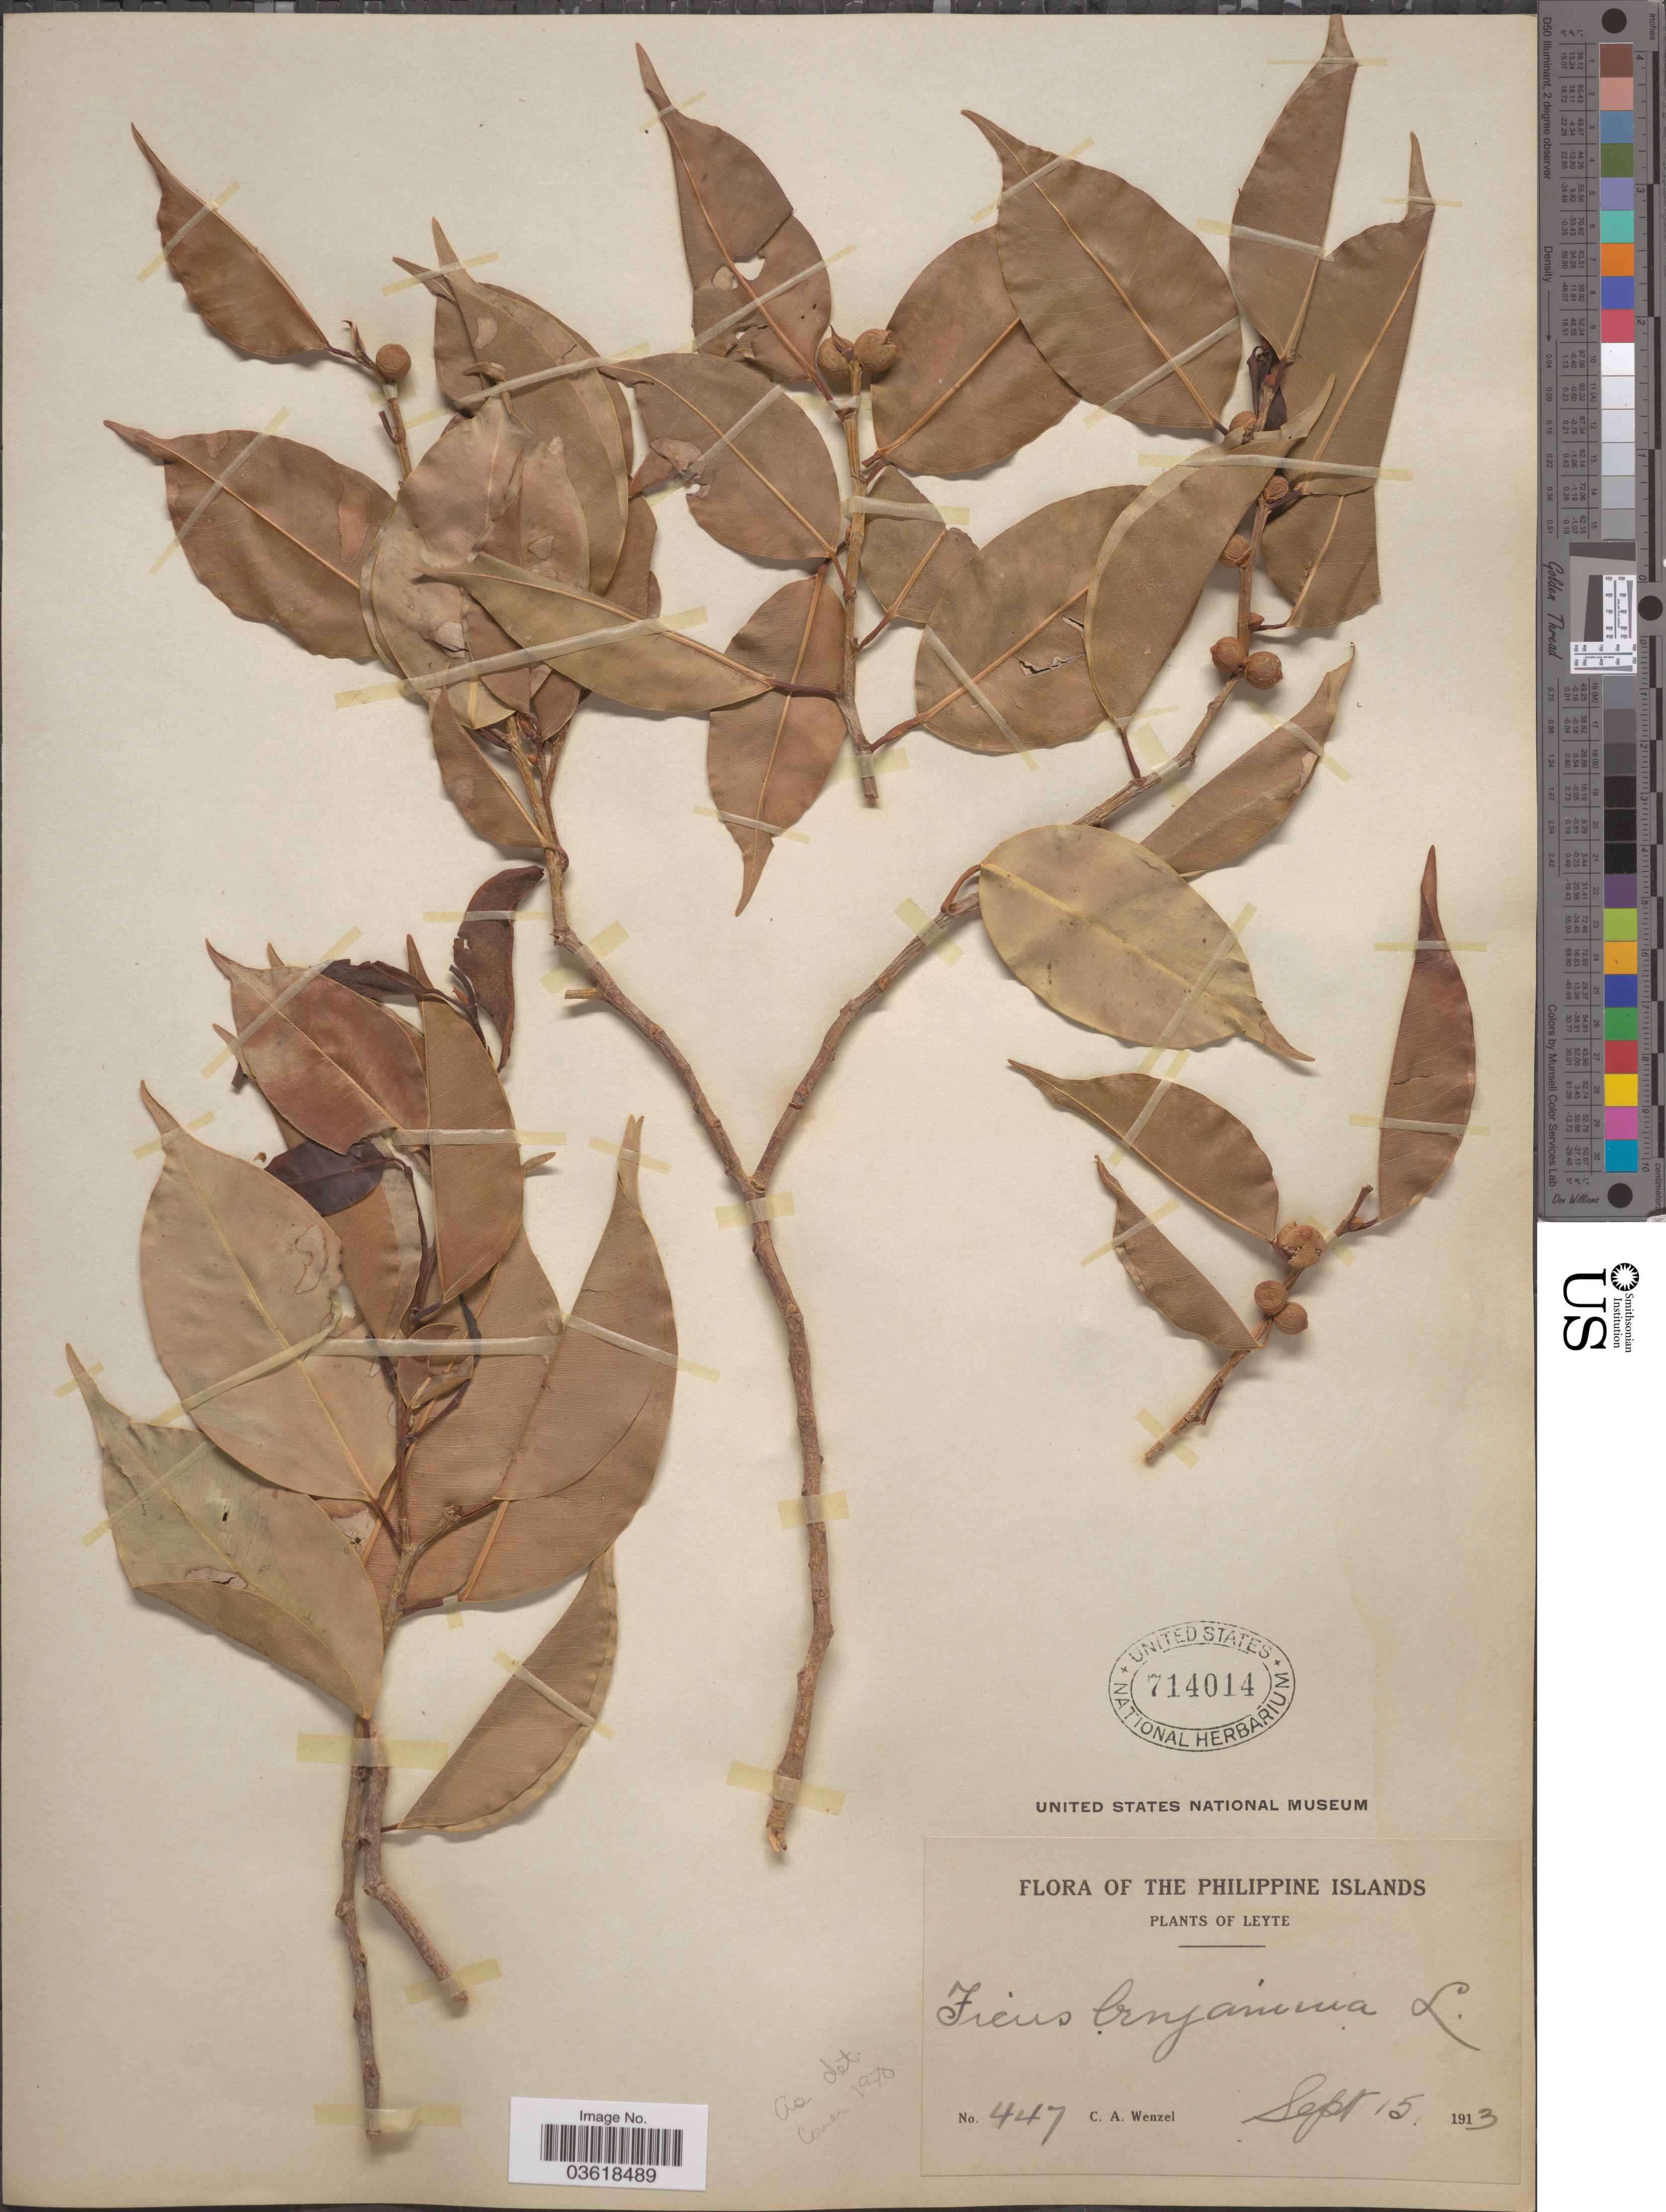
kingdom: Plantae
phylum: Tracheophyta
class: Magnoliopsida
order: Rosales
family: Moraceae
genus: Ficus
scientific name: Ficus benjamina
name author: L.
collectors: C. Wenzel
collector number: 447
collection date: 1913-09-15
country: Philippines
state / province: Eastern Visayas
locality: The Philippine Islands. Leyte.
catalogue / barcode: US 714014